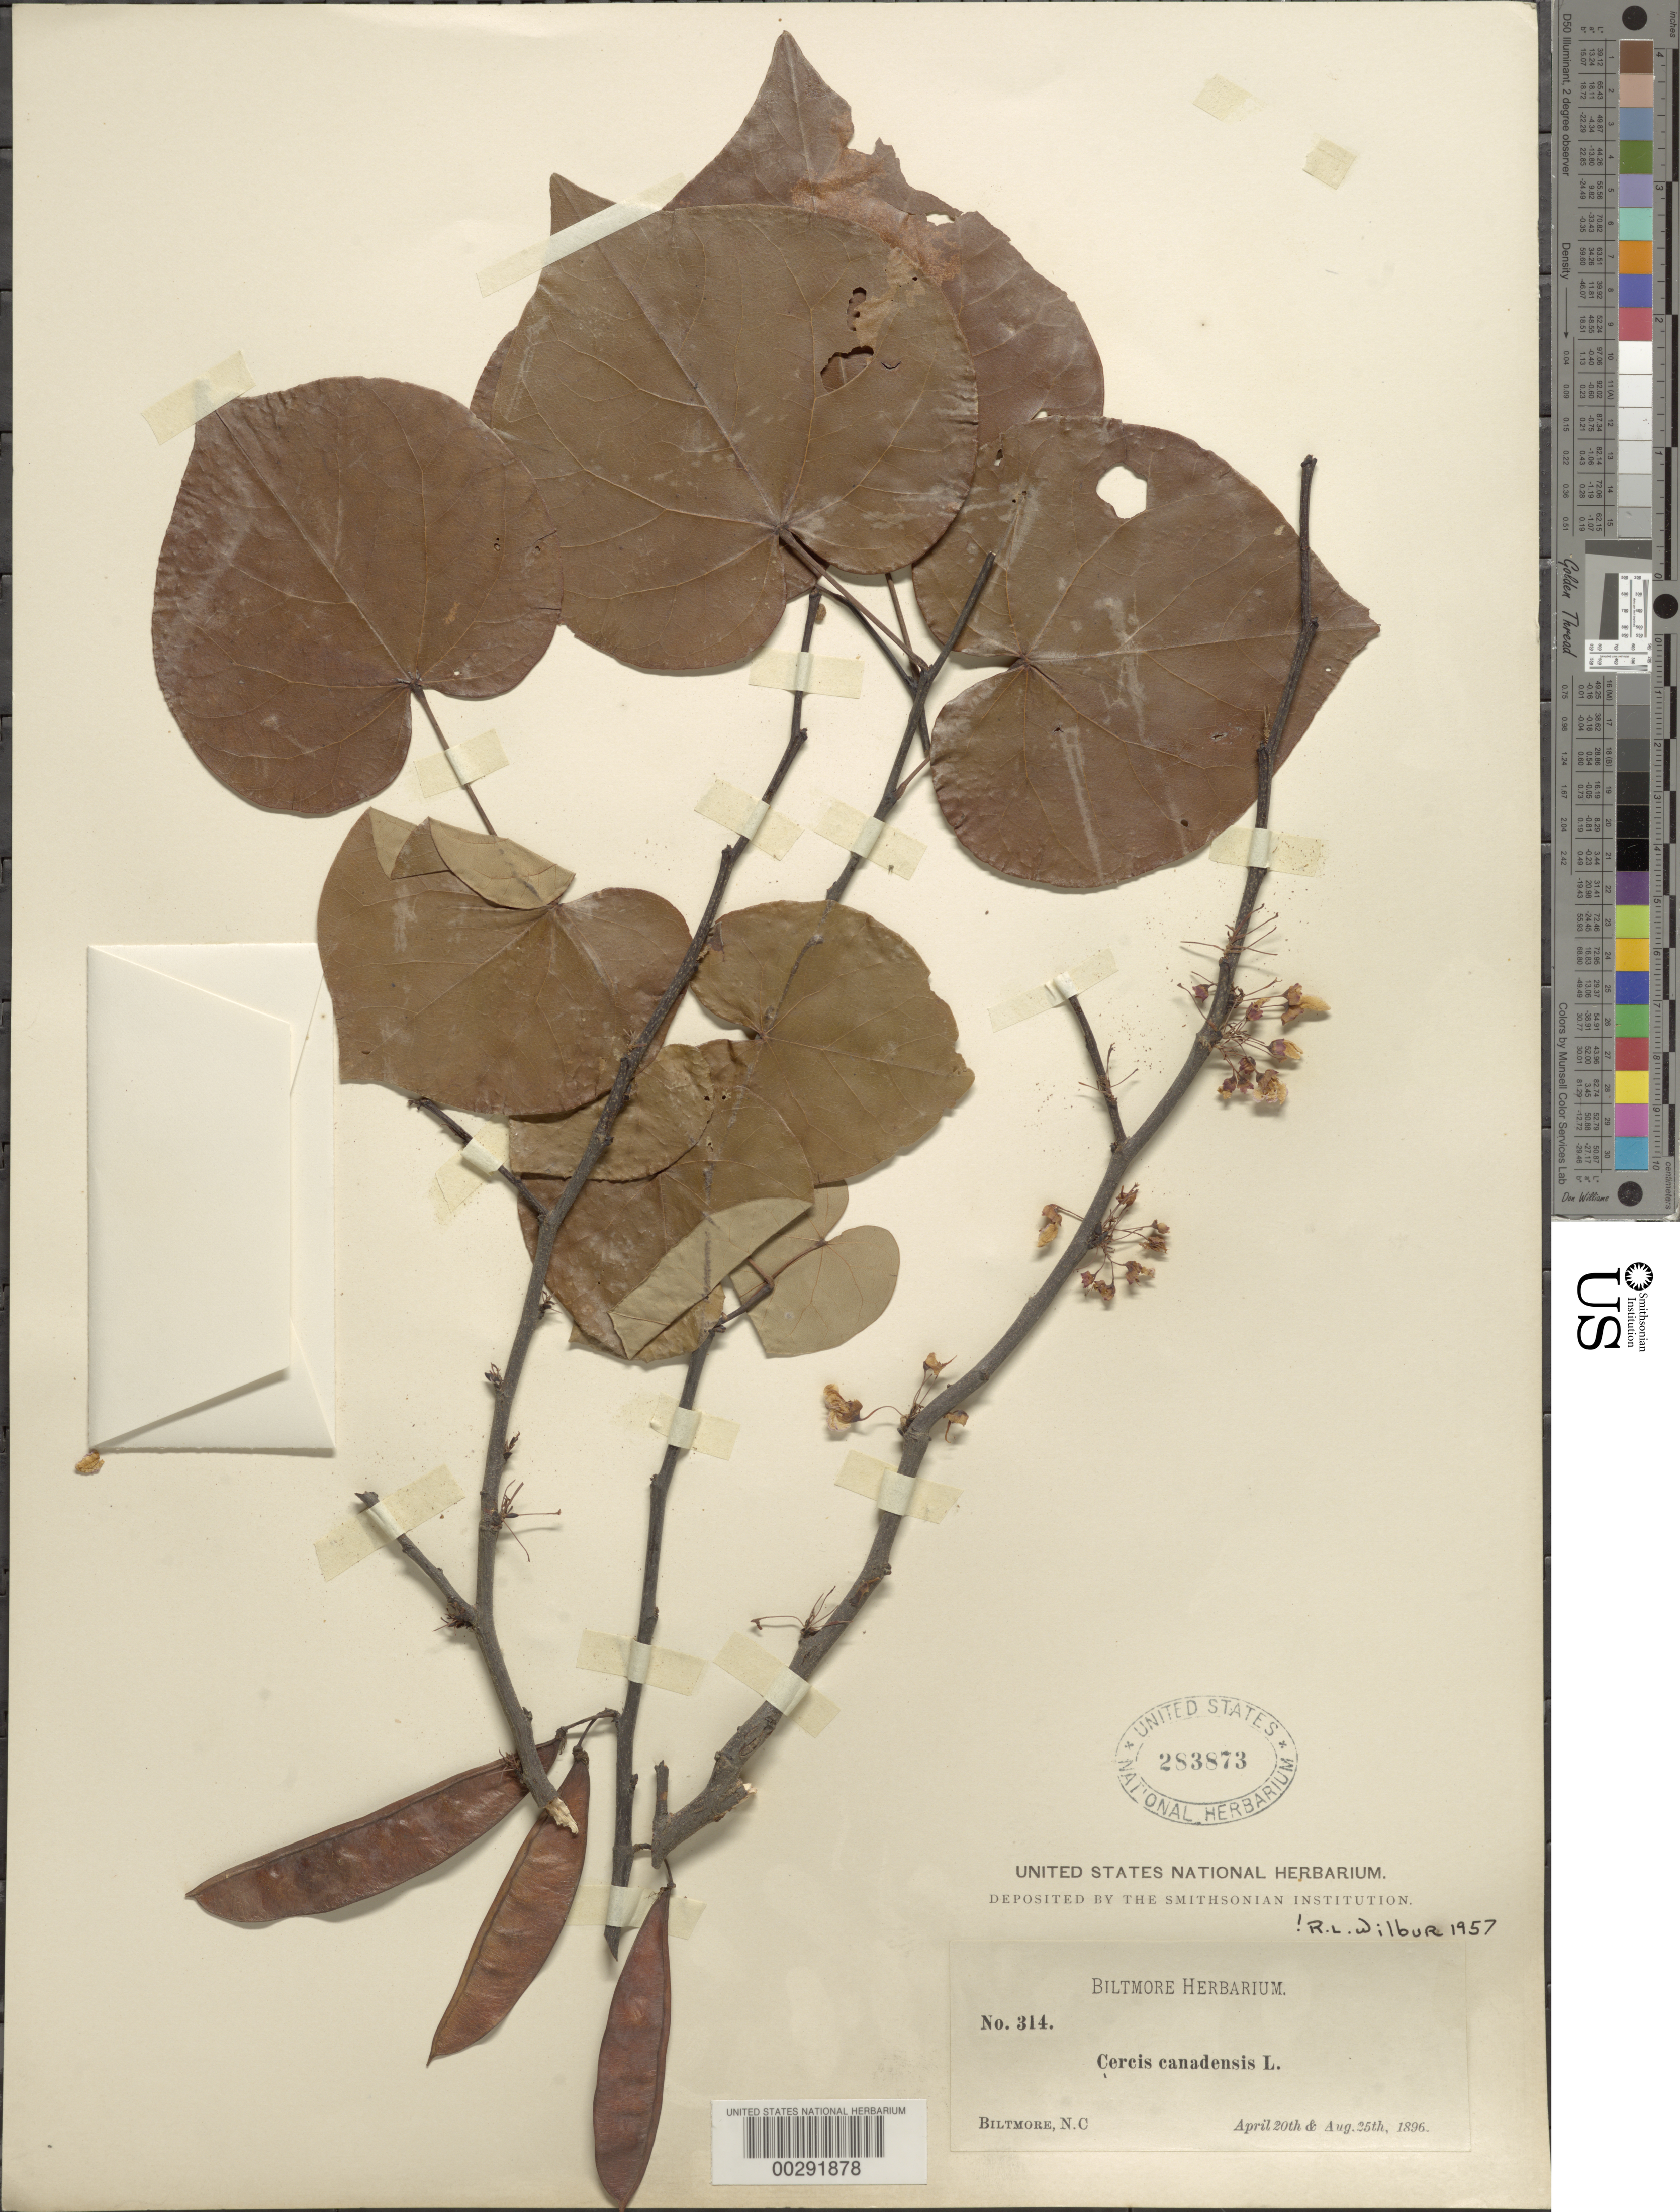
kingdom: Plantae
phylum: Tracheophyta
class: Magnoliopsida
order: Fabales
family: Fabaceae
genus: Cercis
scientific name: Cercis canadensis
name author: L.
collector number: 314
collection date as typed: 20 Apr 1896 and 25 Aug 1896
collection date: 1896-04-20,1896-08-25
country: United States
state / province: North Carolina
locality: Biltmore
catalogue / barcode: US 283873